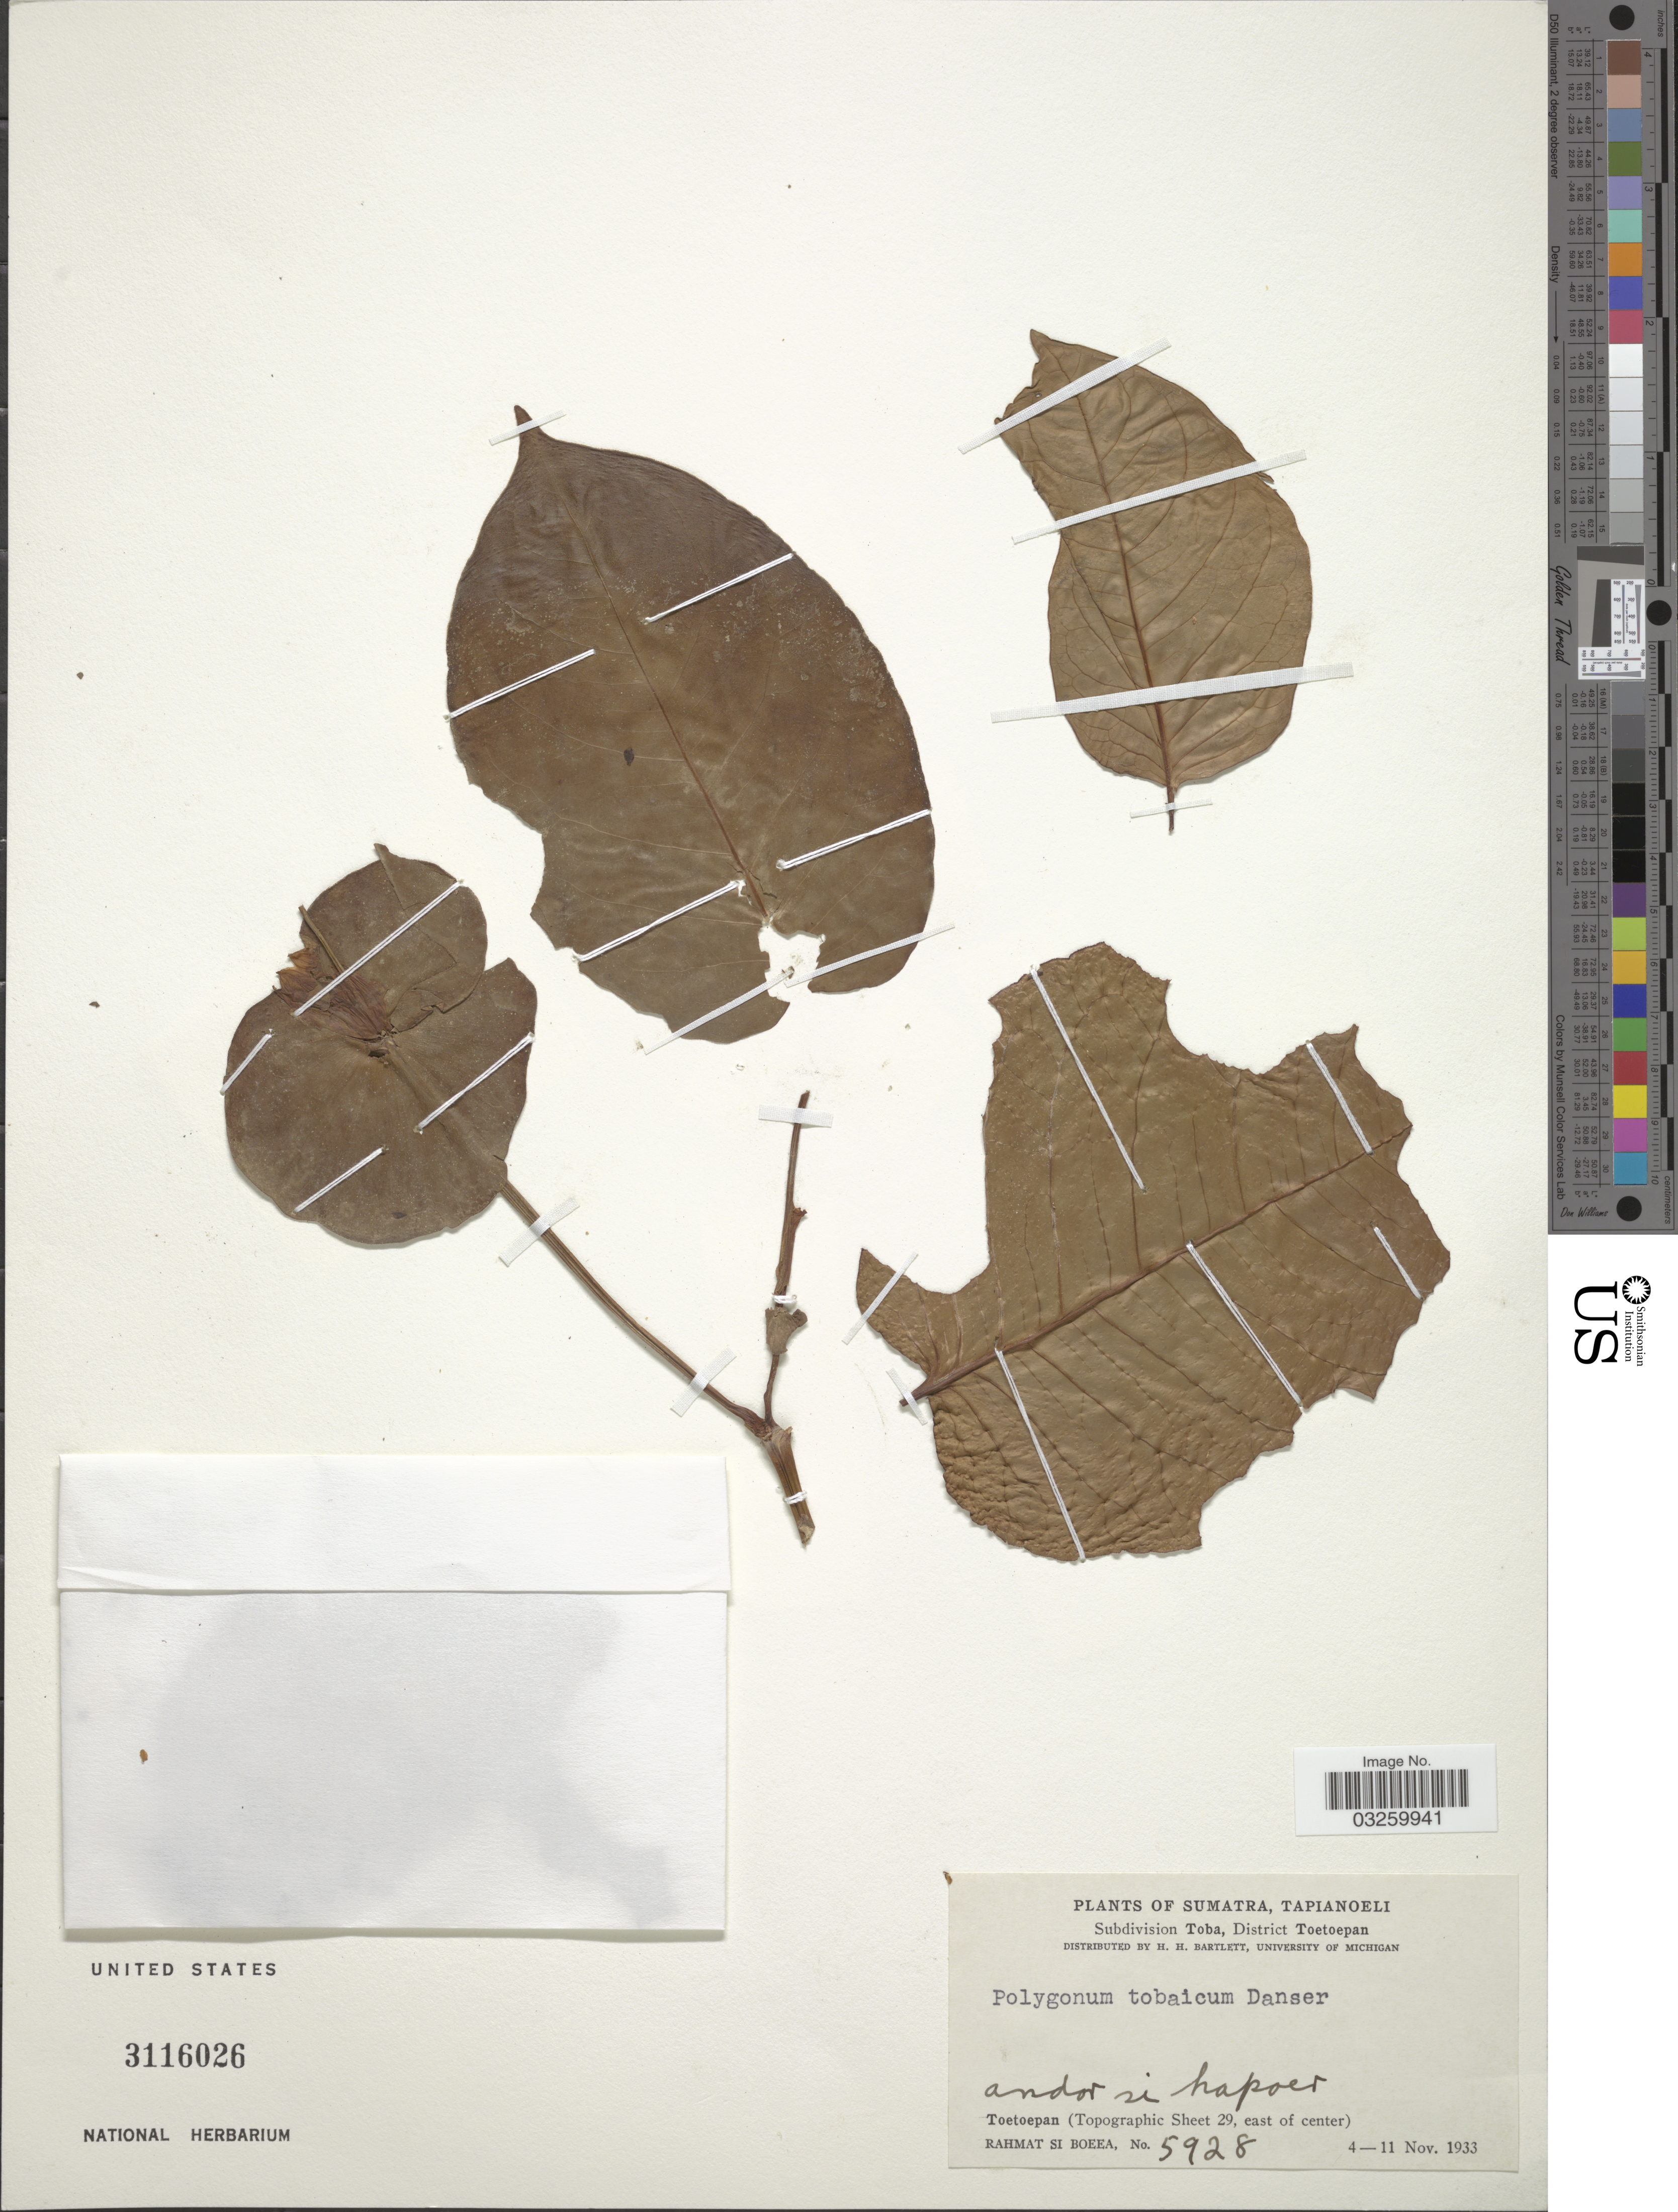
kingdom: Plantae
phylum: Tracheophyta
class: Magnoliopsida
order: Caryophyllales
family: Polygonaceae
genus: Persicaria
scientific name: Persicaria sp.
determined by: Wagner, W. L., (BOT), Smithsonian Institution - National Museum of Natural History (UNITED STATES)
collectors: Rahmat Si Boeea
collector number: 5928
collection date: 1933-11-04/1933-11-11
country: Indonesia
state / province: Sumatra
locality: Tapianoeli. Subdivision Toba, District Toetoepan. Toetoepan (Topographic Sheet 29, east of center).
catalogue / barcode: US 3116026